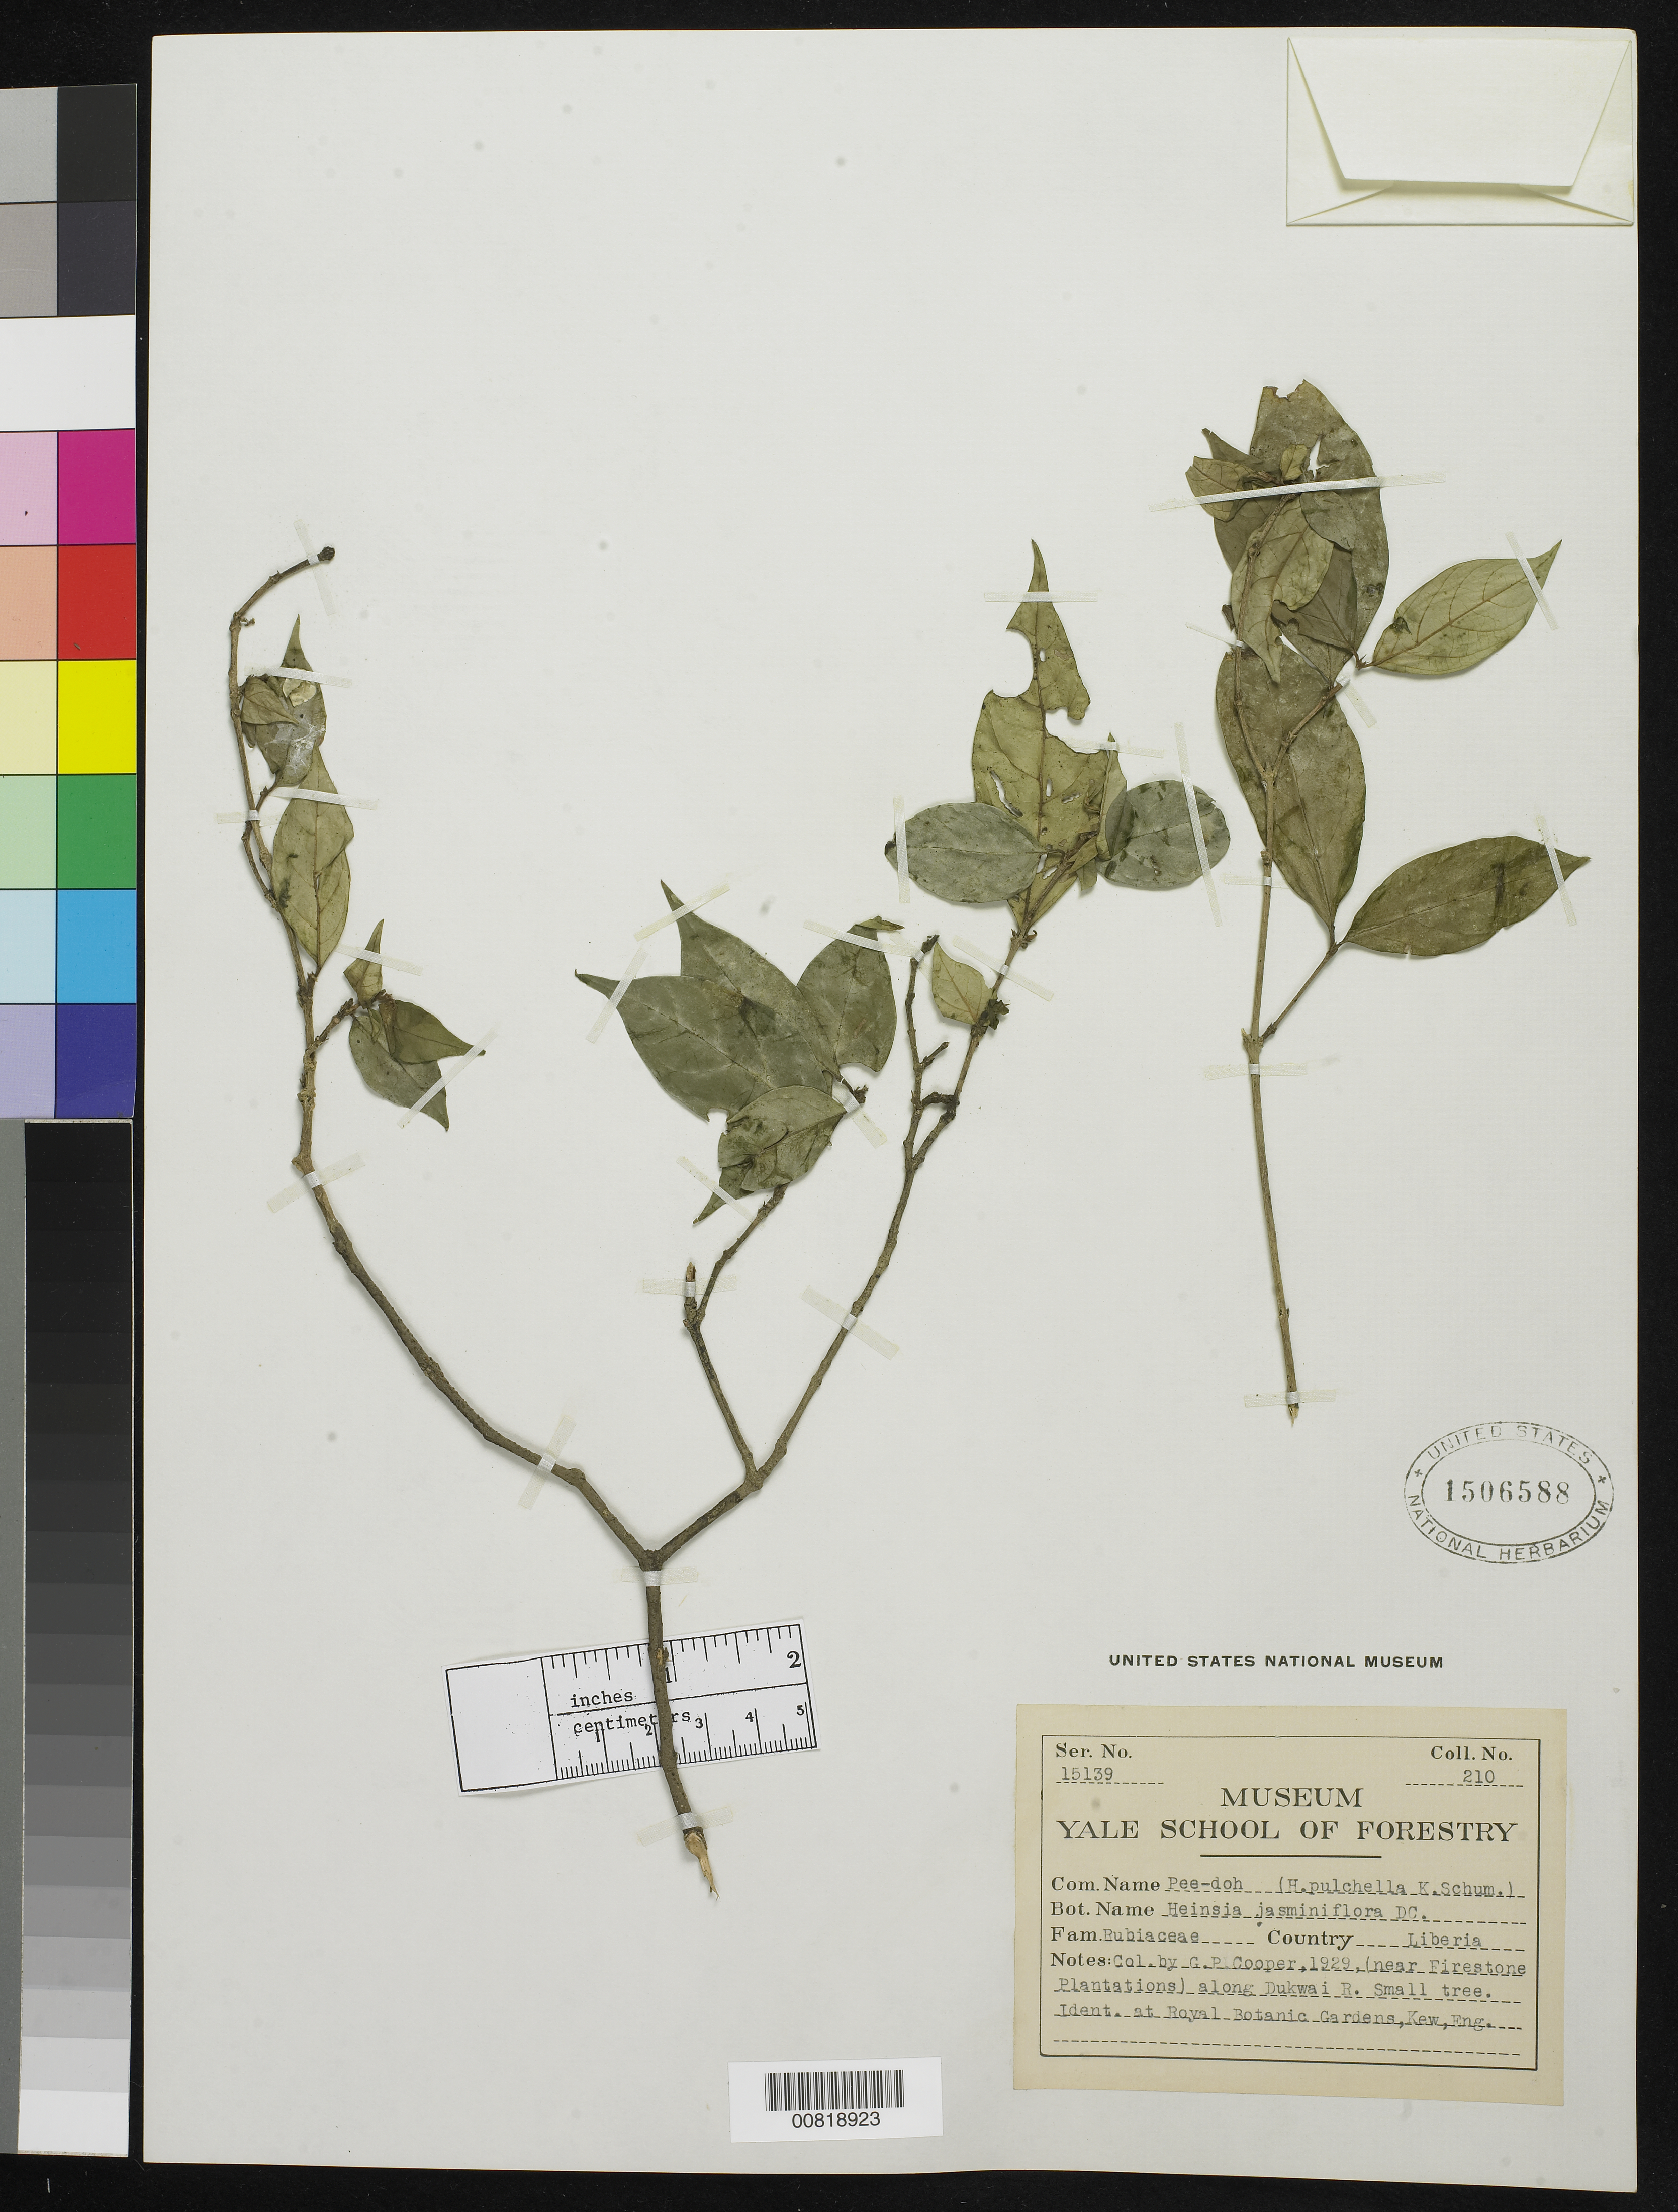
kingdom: Plantae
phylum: Tracheophyta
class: Magnoliopsida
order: Gentianales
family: Rubiaceae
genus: Heinsia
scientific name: Heinsia jasminiflora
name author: DC.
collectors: G. Cooper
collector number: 210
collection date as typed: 1929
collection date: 1929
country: Liberia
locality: (near Firestone Plantations) along Dukwai River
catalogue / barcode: US 1506588